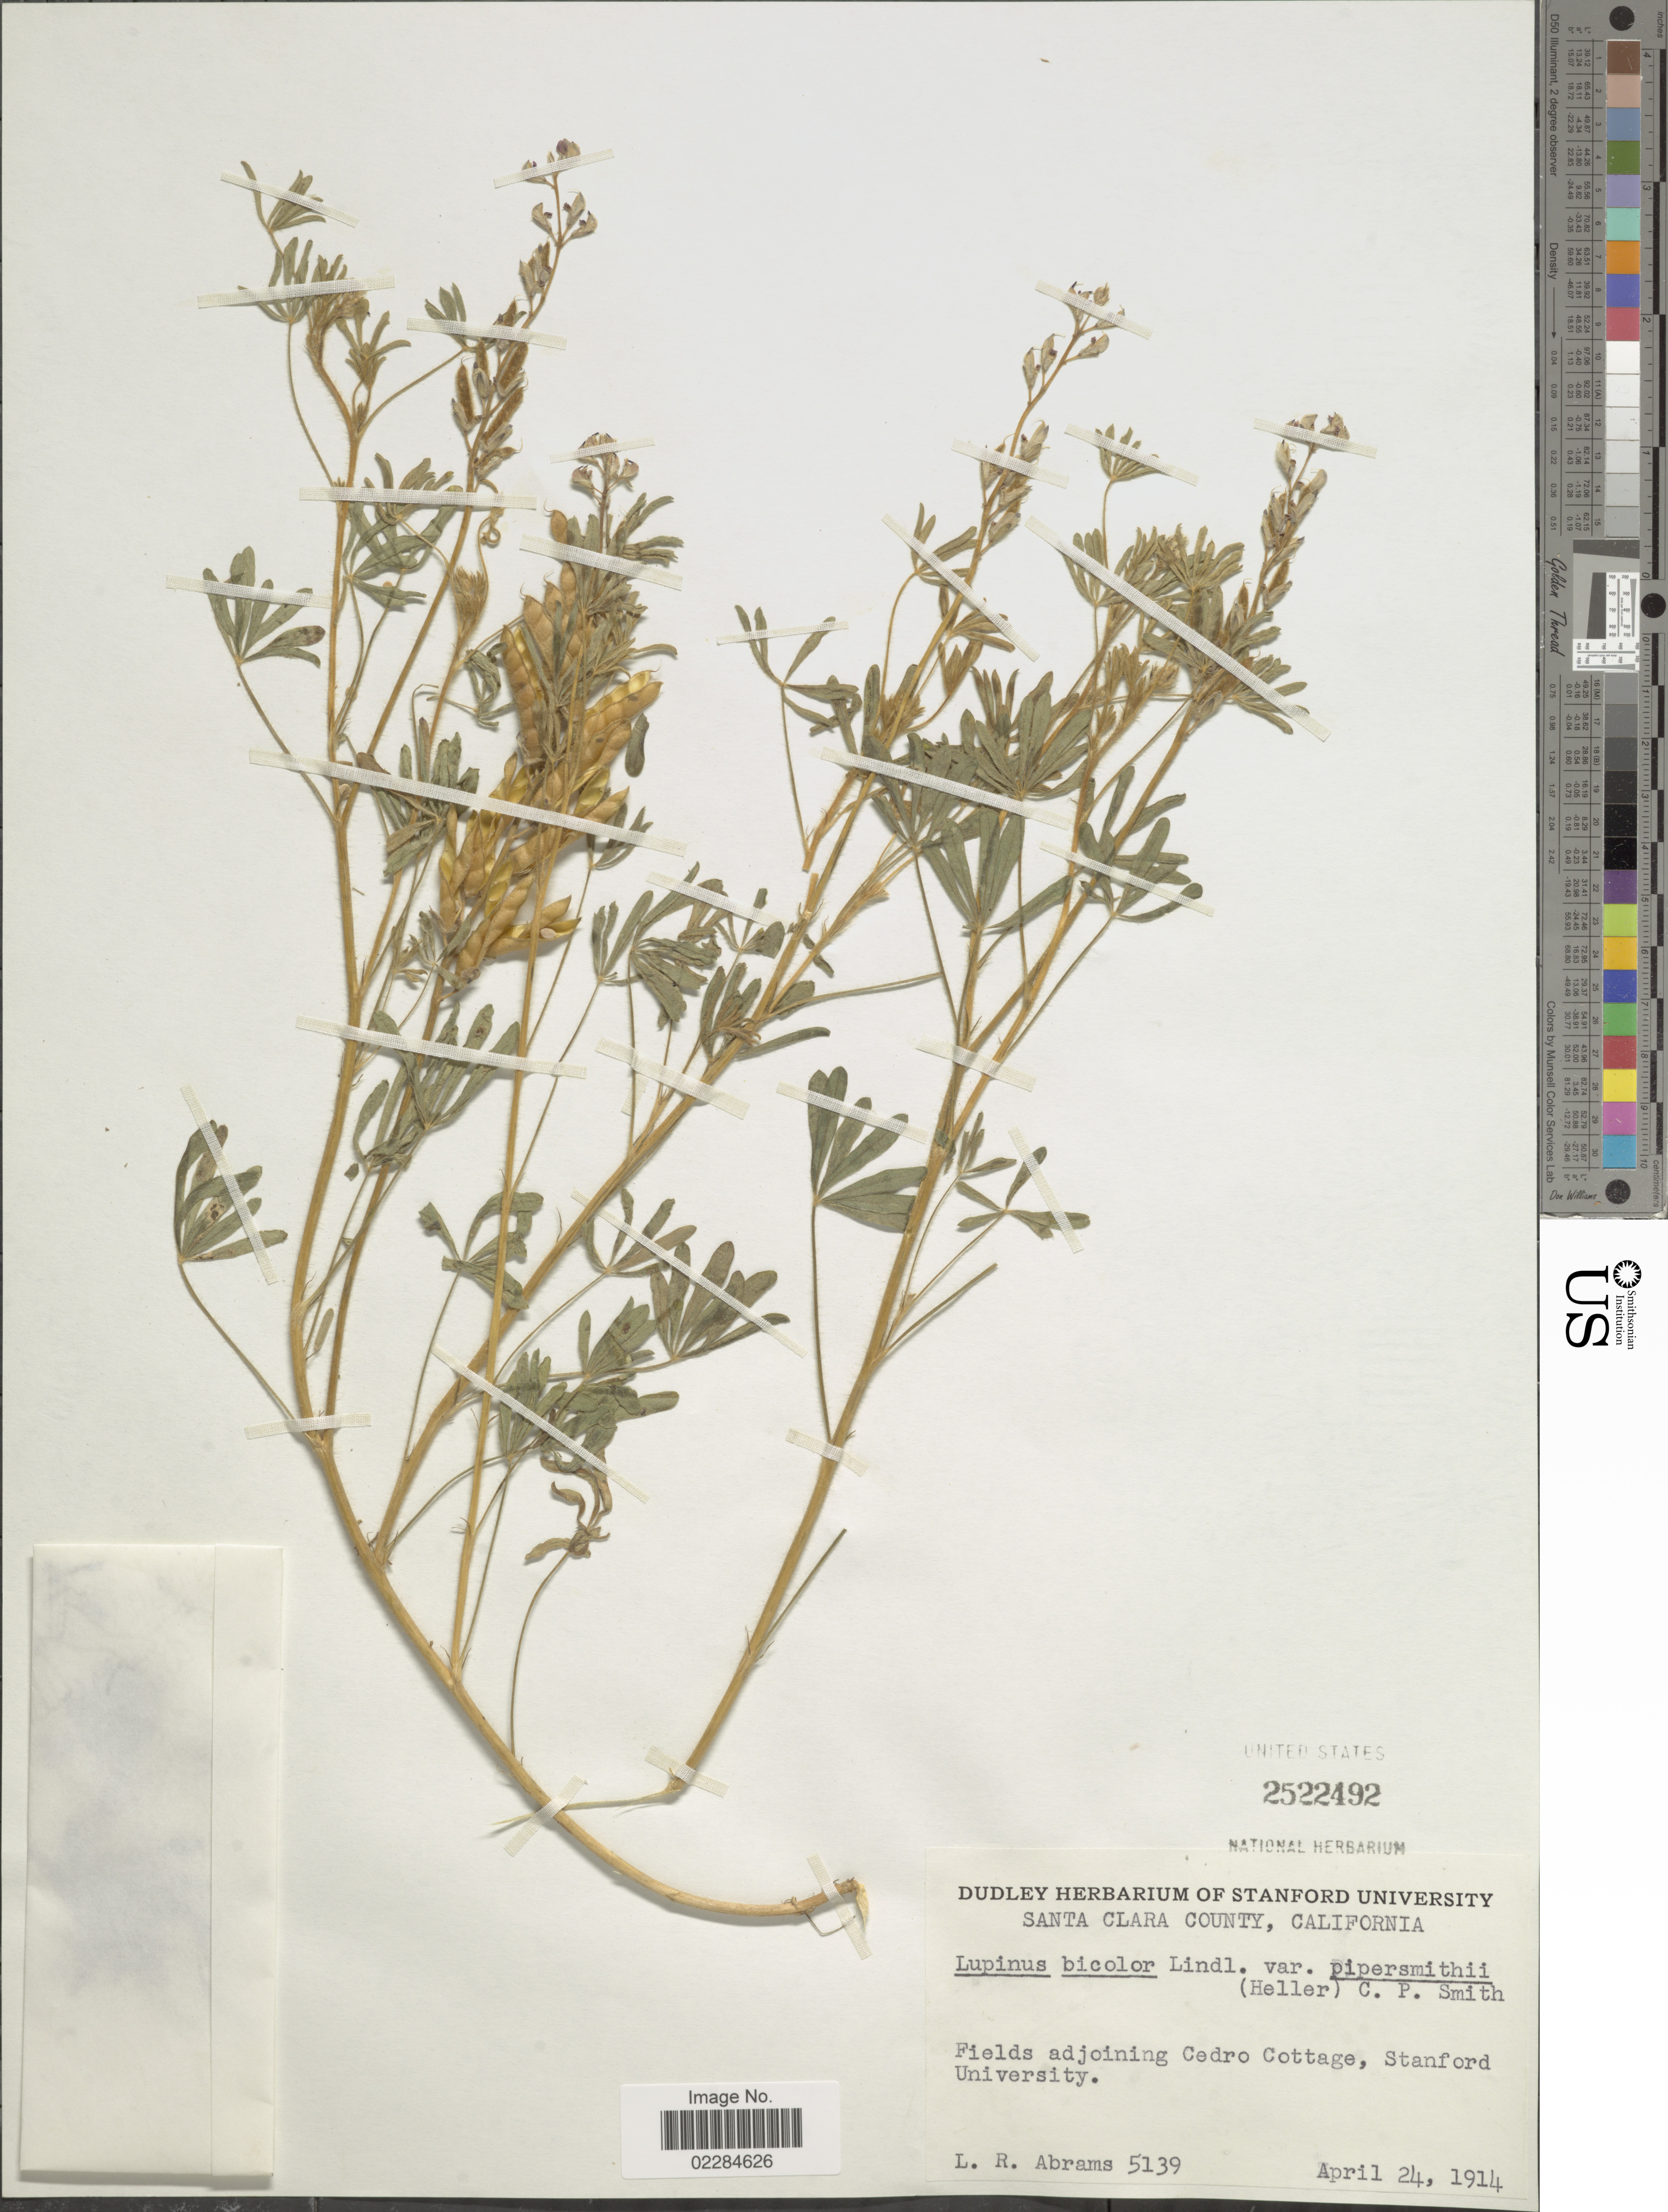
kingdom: Plantae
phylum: Tracheophyta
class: Magnoliopsida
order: Fabales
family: Fabaceae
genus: Lupinus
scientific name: Lupinus bicolor var. pipersmithii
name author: (A. Heller) C.P. Sm.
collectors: L. Abrams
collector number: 5139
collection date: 1914-04-24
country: United States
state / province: California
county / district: Santa Clara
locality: Santa Clara County, Fields adjoining Cedro Cottage, Stanford University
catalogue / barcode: US 2522492